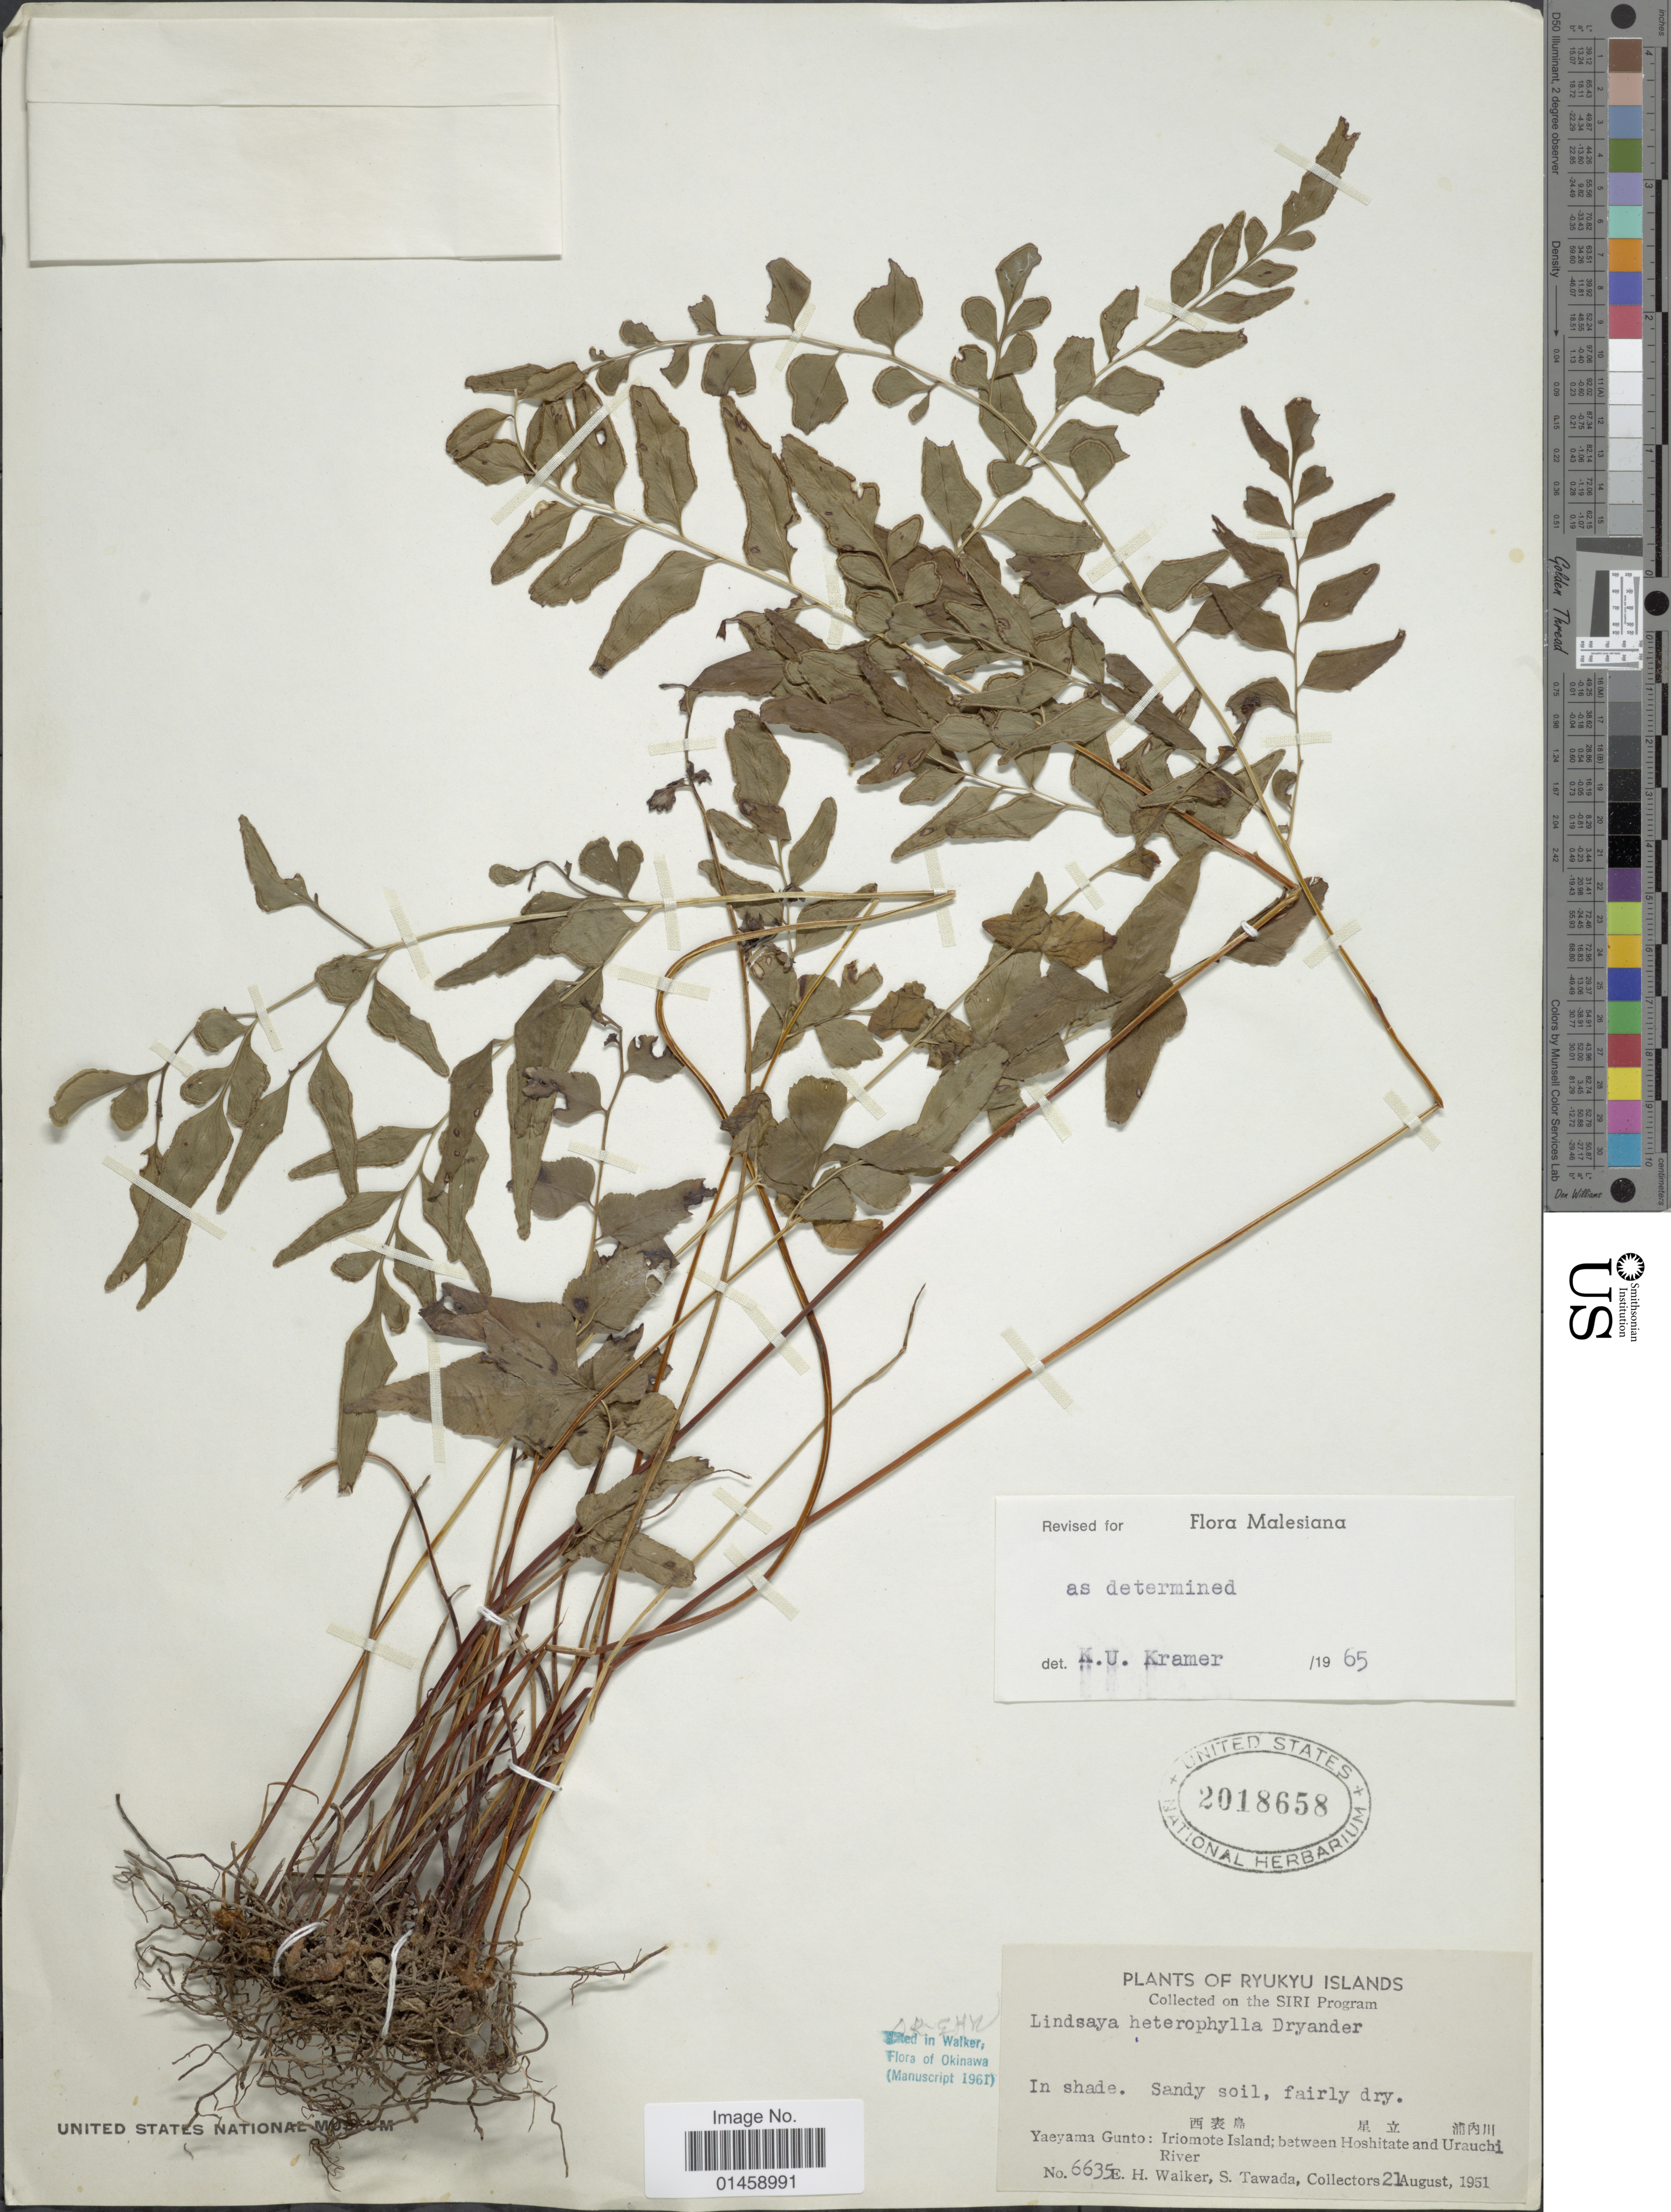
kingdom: Plantae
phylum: Tracheophyta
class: Polypodiopsida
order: Polypodiales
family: Lindsaeaceae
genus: Lindsaea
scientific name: Lindsaea heterophylla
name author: Dryand.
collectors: E. H. Walker & S. Tawada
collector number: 6635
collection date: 1951-08-21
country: Japan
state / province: Okinawa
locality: Ryukyu Islands, Yaeyama Gunto: Iriomote Island; between Hoshitate and Urauchi River.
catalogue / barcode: US 2018658